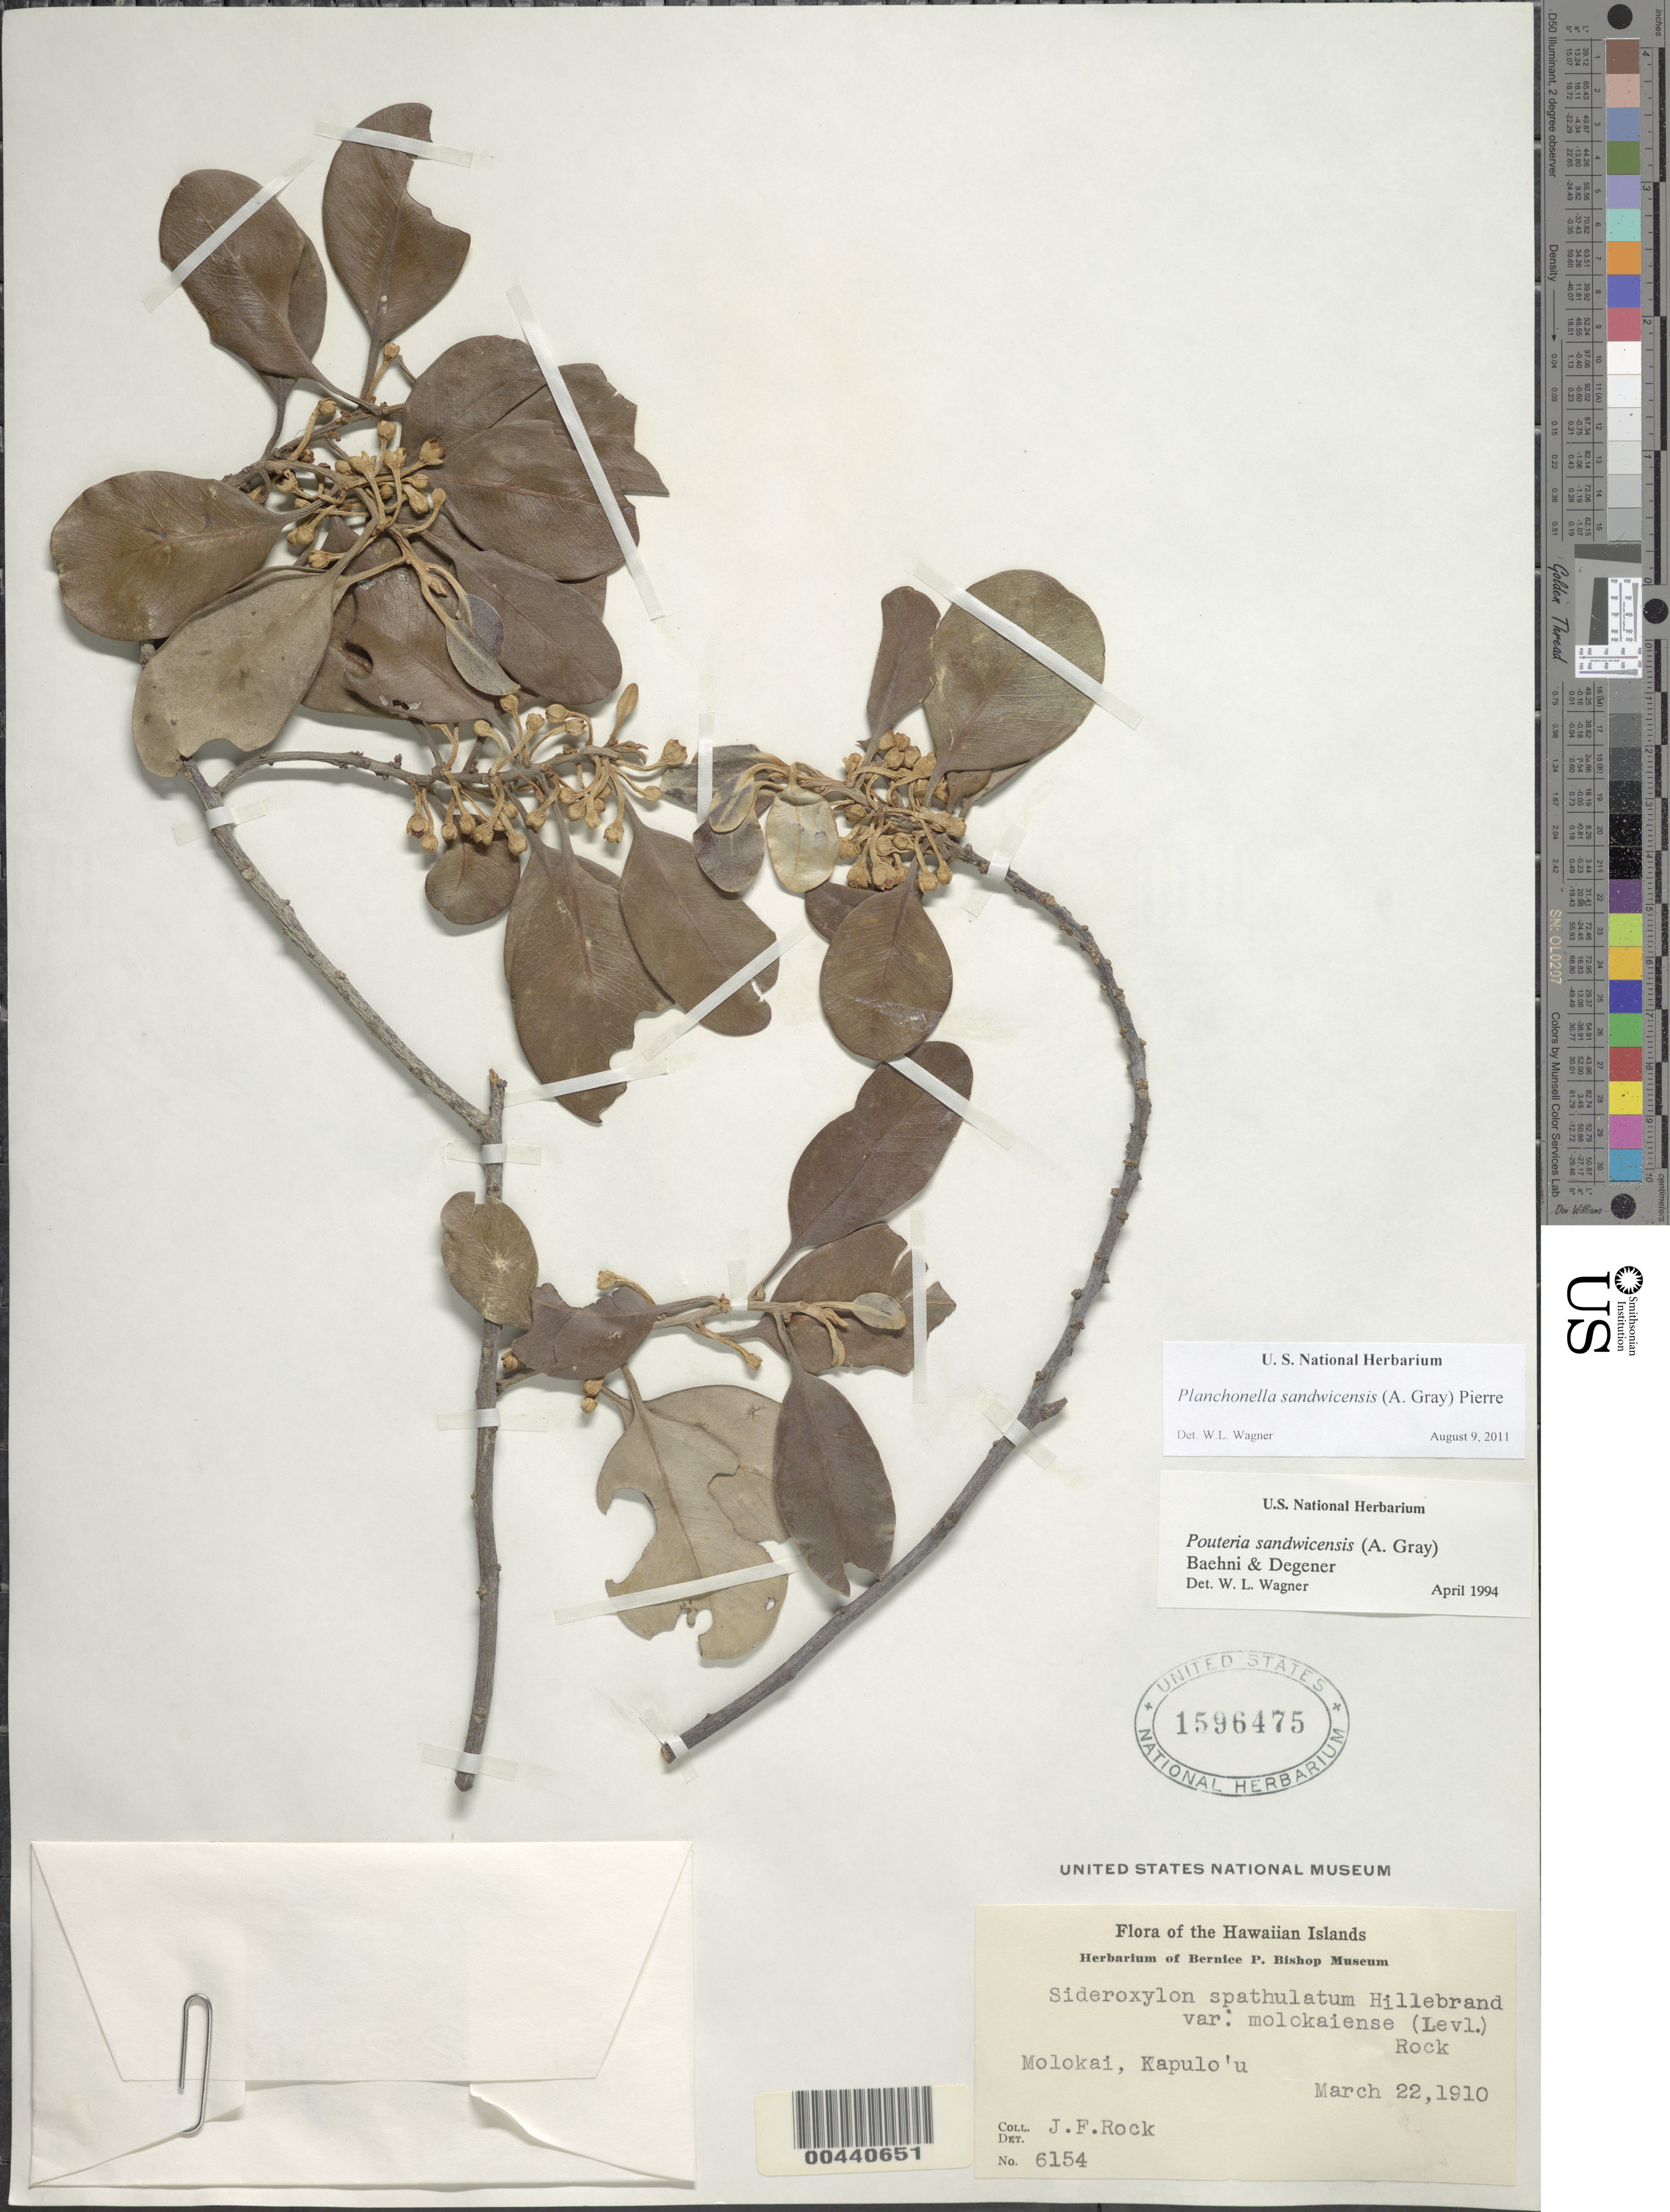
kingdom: Plantae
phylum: Tracheophyta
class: Magnoliopsida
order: Ericales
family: Sapotaceae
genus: Planchonella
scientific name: Planchonella sandwicensis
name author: (A. Gray) Pierre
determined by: Wagner, W. L., (BOT), Smithsonian Institution - National Museum of Natural History (UNITED STATES)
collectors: J. F. Rock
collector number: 6154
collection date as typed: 22 Mar 1910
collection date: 1910-03-22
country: United States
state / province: Hawaii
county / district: Maui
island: Moloka'i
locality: Kapulo'u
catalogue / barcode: US 1596475